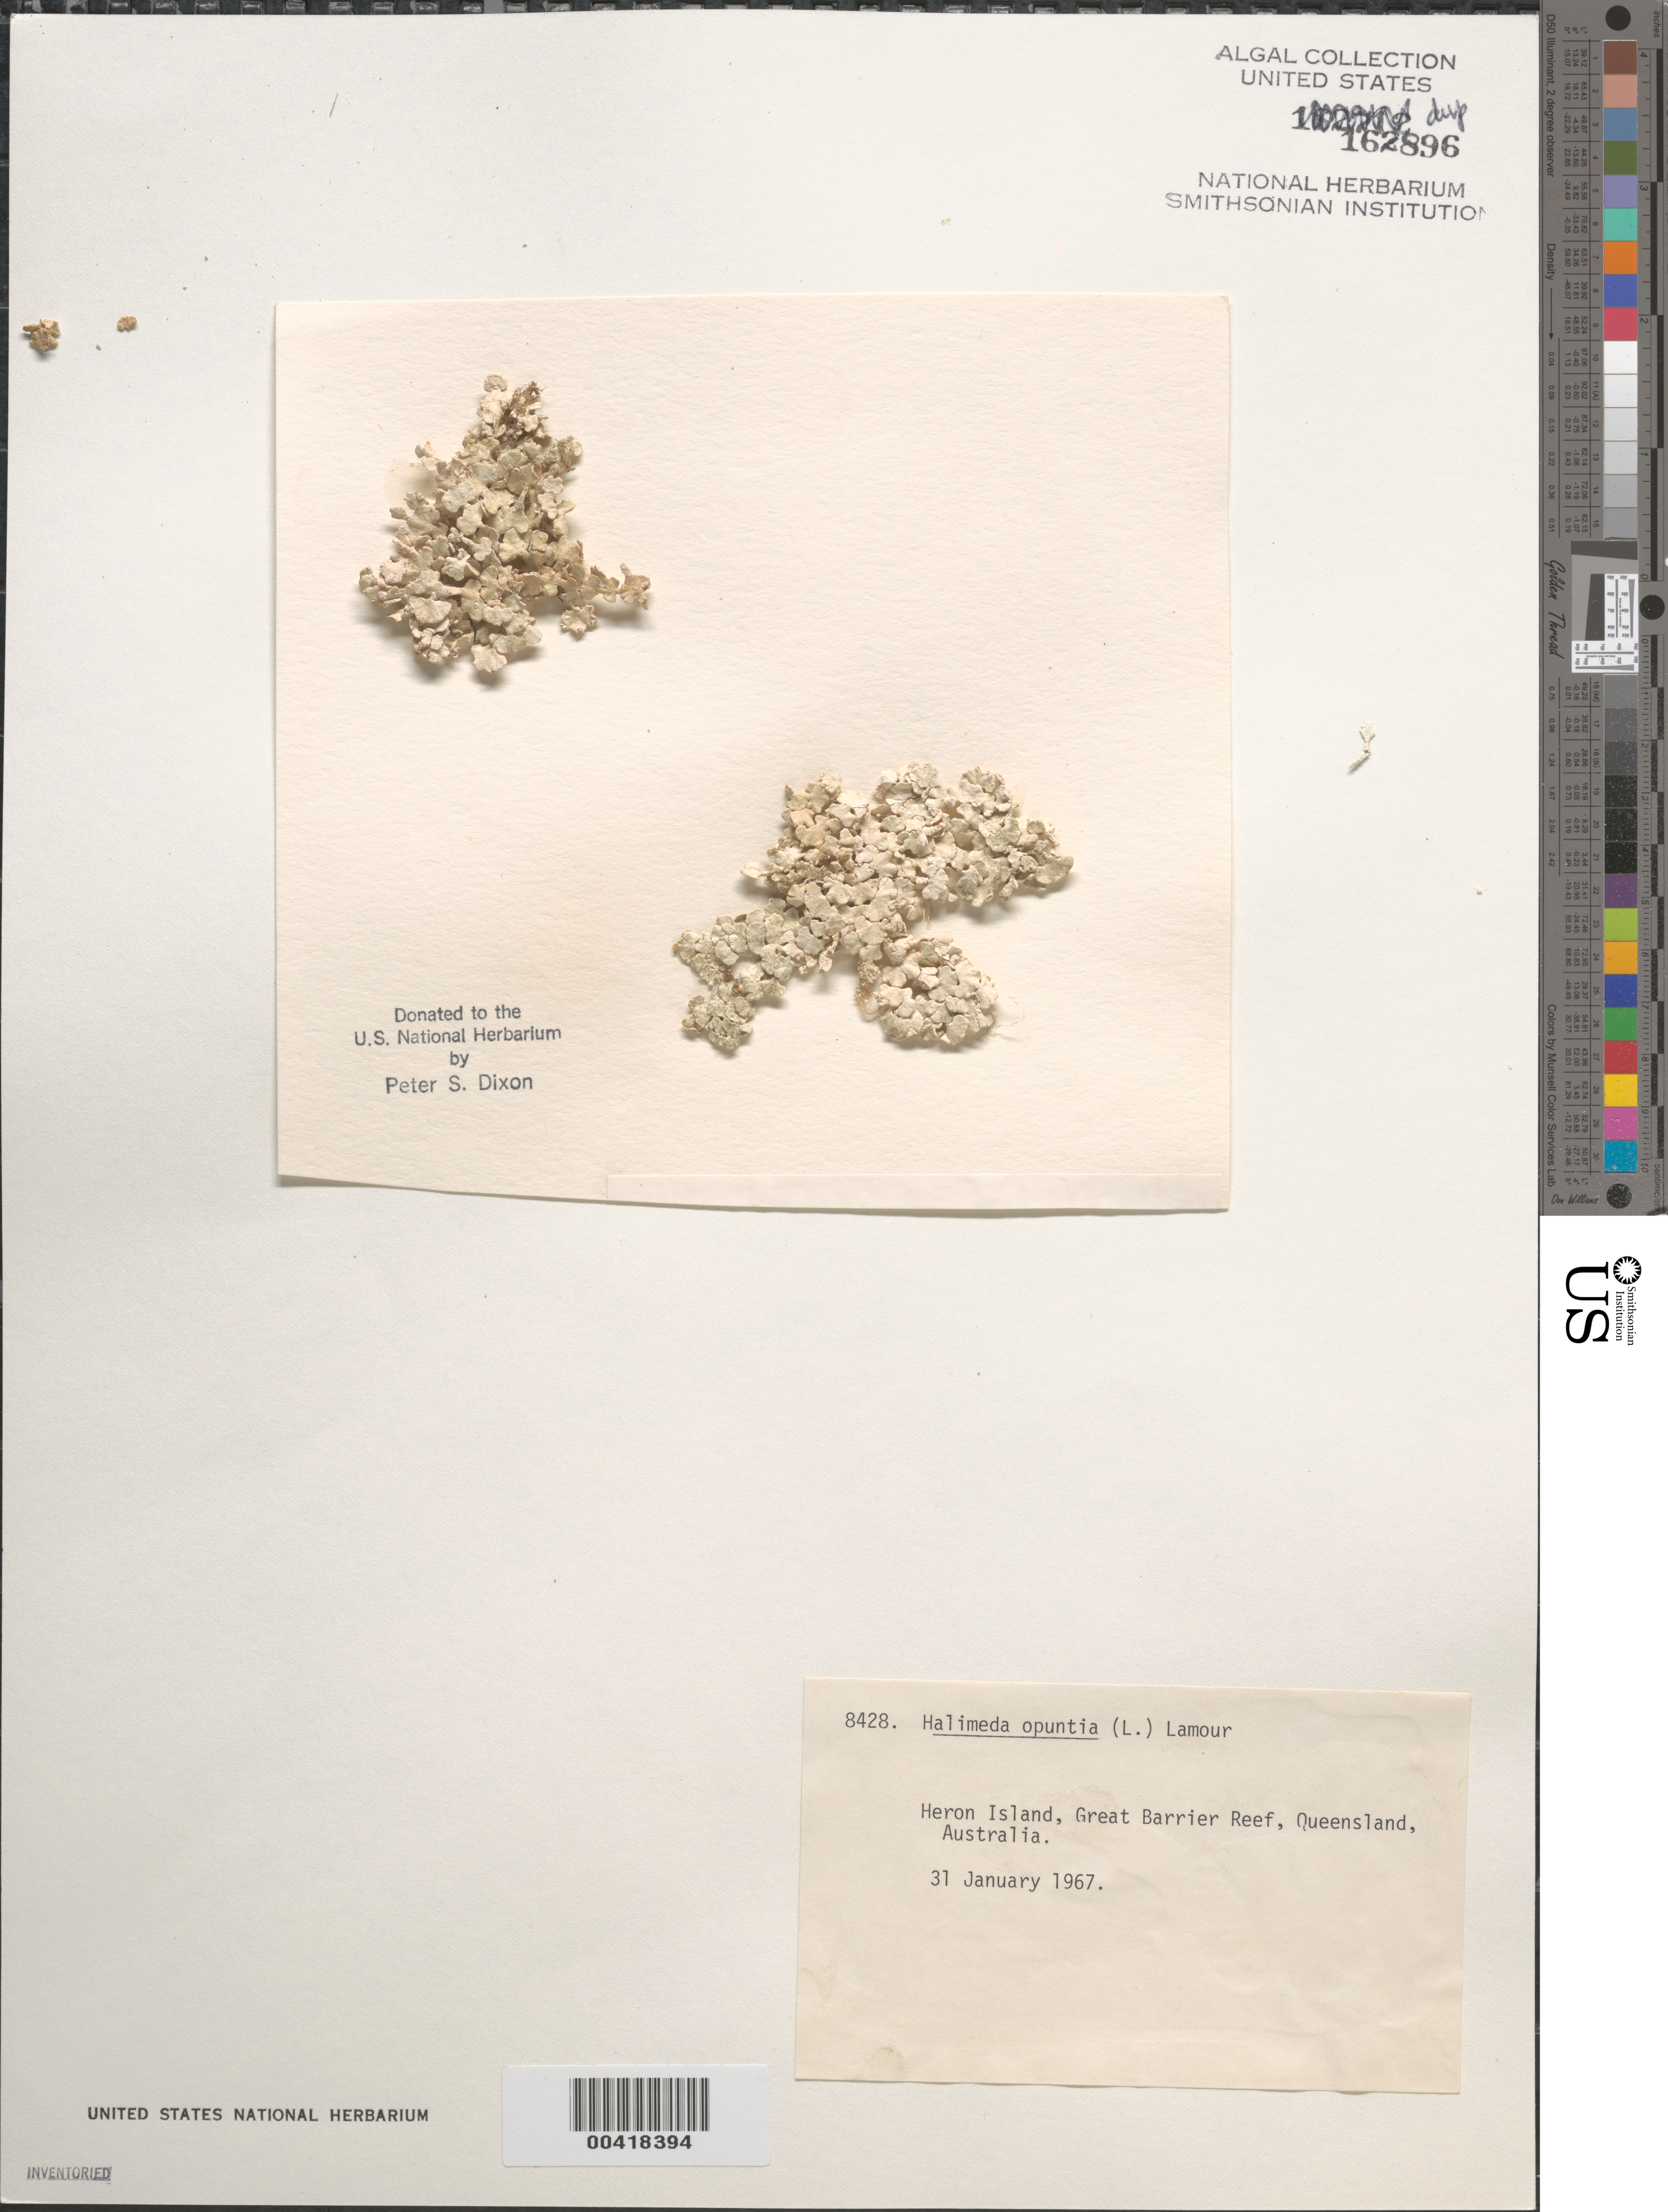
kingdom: Plantae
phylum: Chlorophyta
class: Ulvophyceae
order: Bryopsidales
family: Halimedaceae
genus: Halimeda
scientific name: Halimeda opuntia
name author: (L.) J.V.Lamouroux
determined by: Dixon, P. S.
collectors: P. S. Dixon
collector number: PSD 8428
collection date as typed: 31 Jan 1967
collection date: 1967-01-31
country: Australia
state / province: Queensland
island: Heron Island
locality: Great Barrier Reef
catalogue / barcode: US 162896